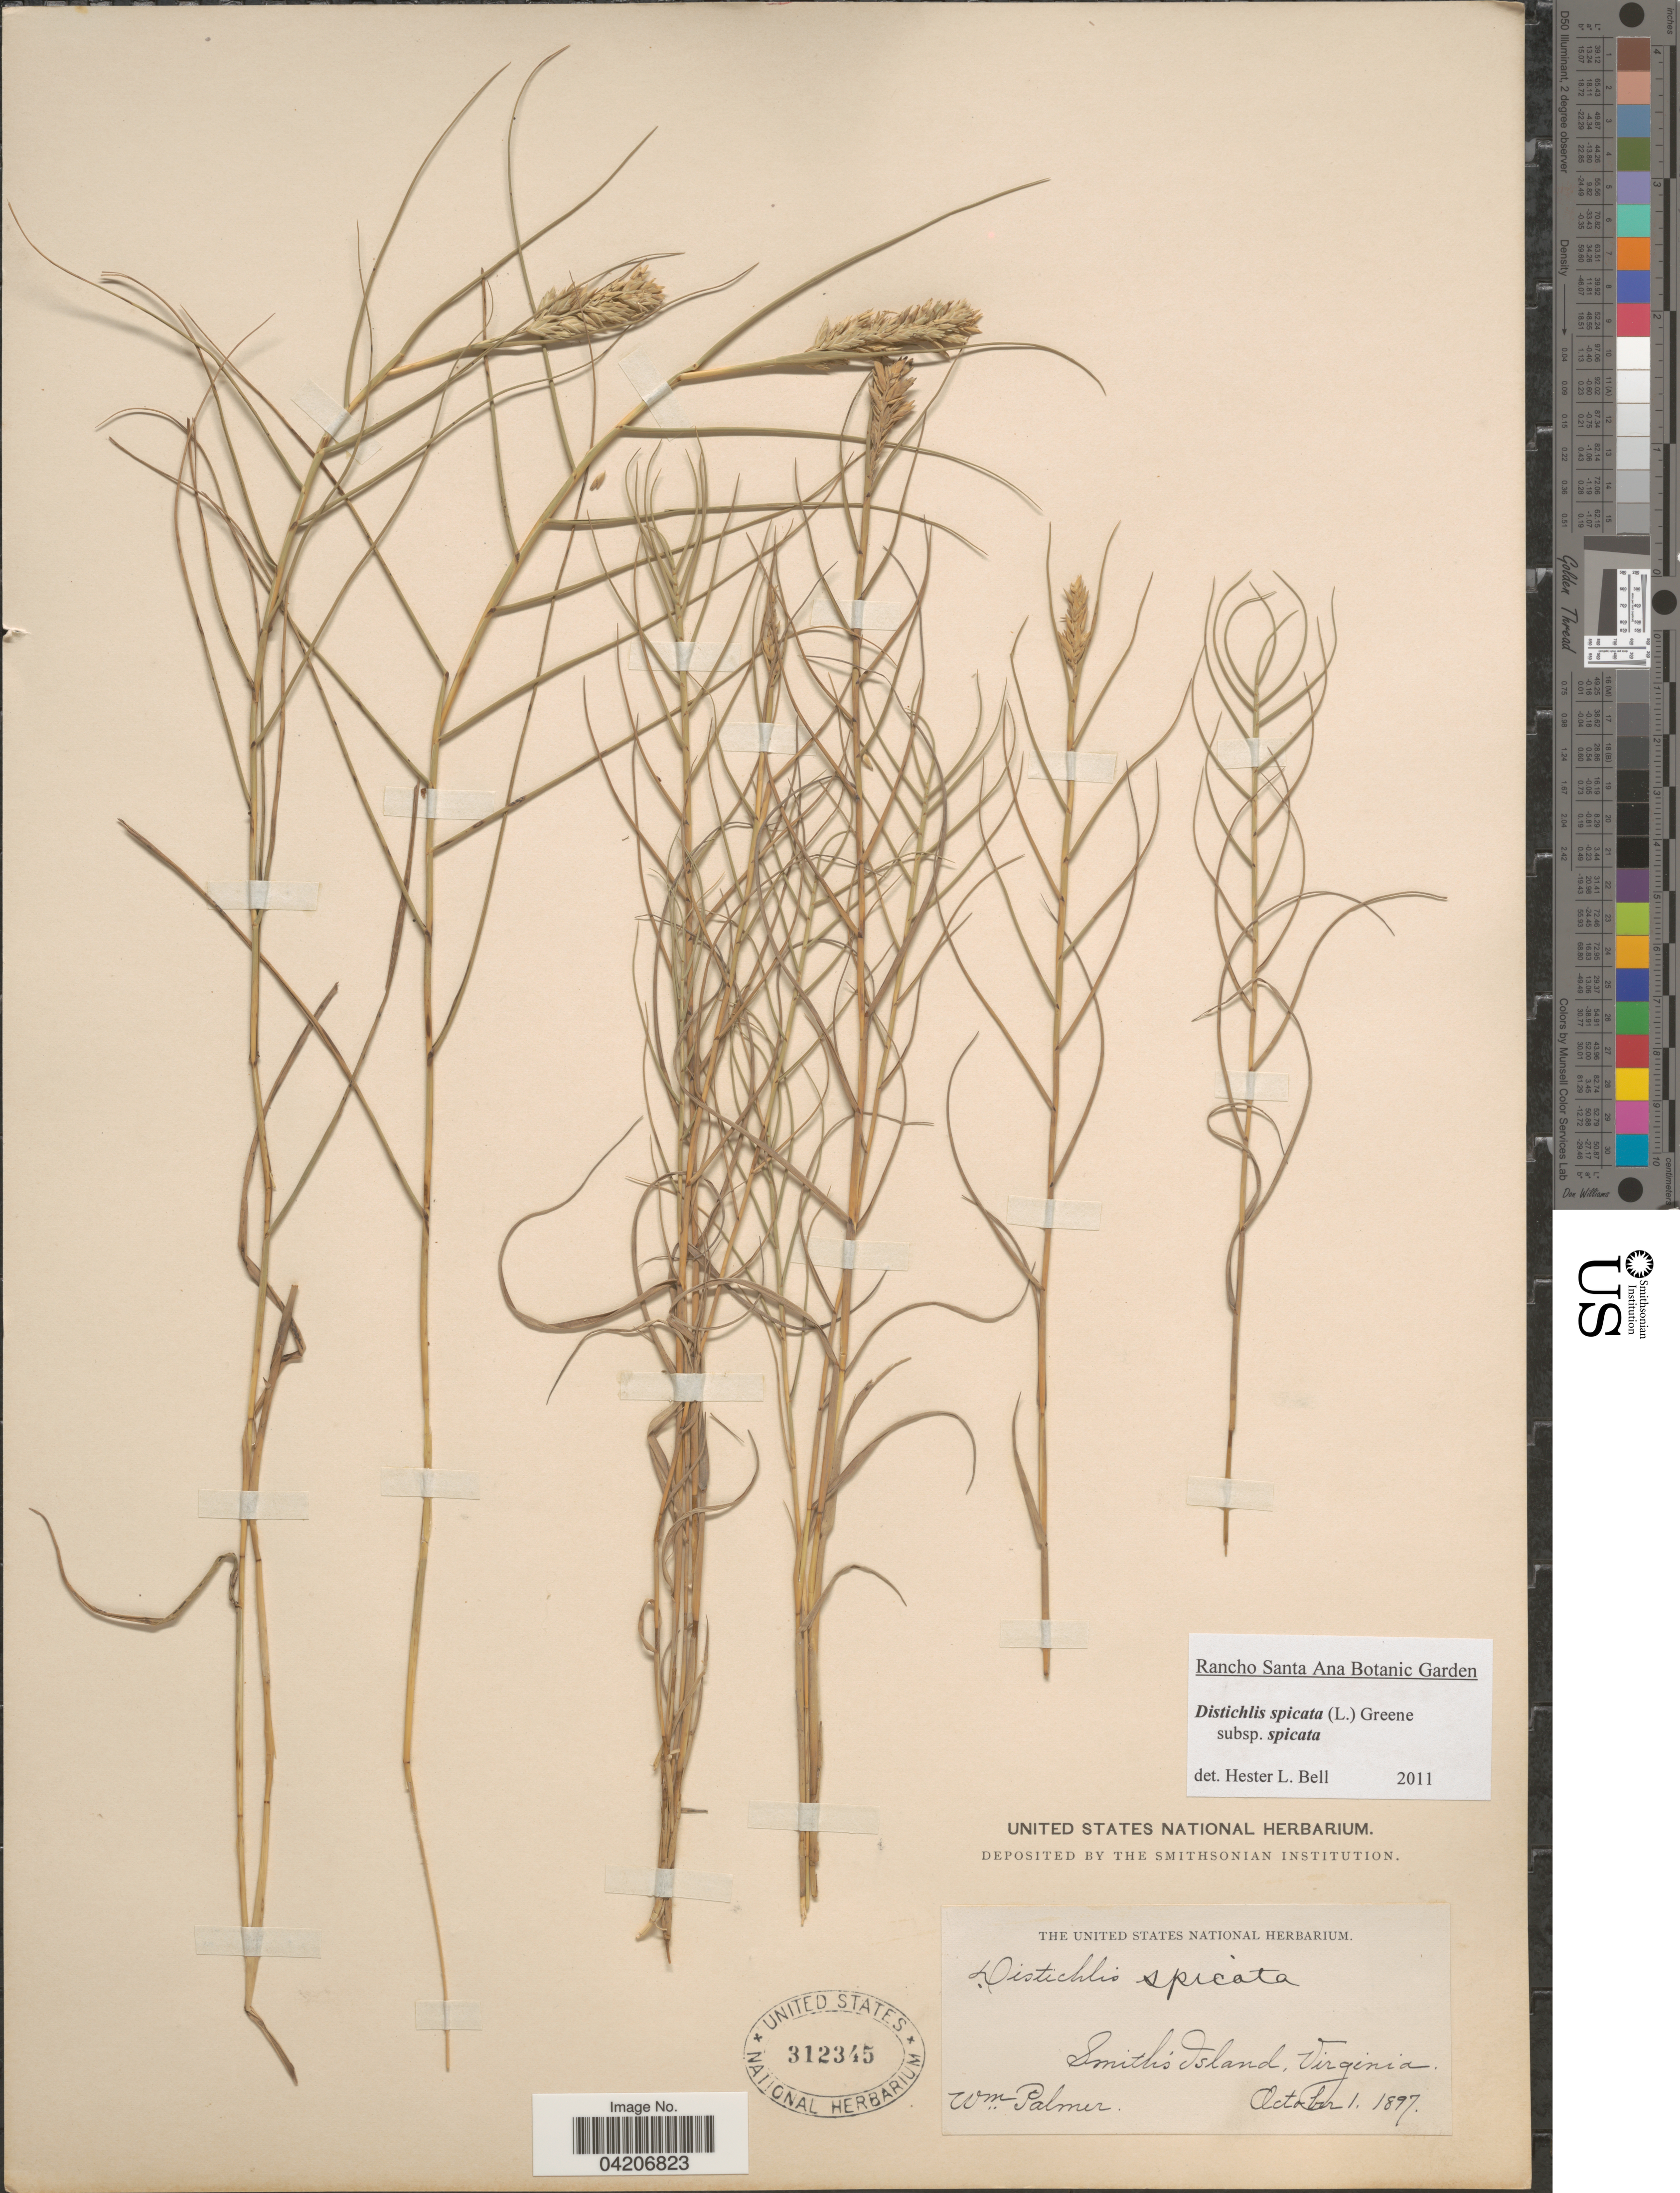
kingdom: Plantae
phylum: Tracheophyta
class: Liliopsida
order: Poales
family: Poaceae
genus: Distichlis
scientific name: Distichlis spicata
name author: (L.) Greene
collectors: W. Palmer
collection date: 1897-10-01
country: United States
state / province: Maryland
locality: Smith's Island.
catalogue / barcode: US 312345